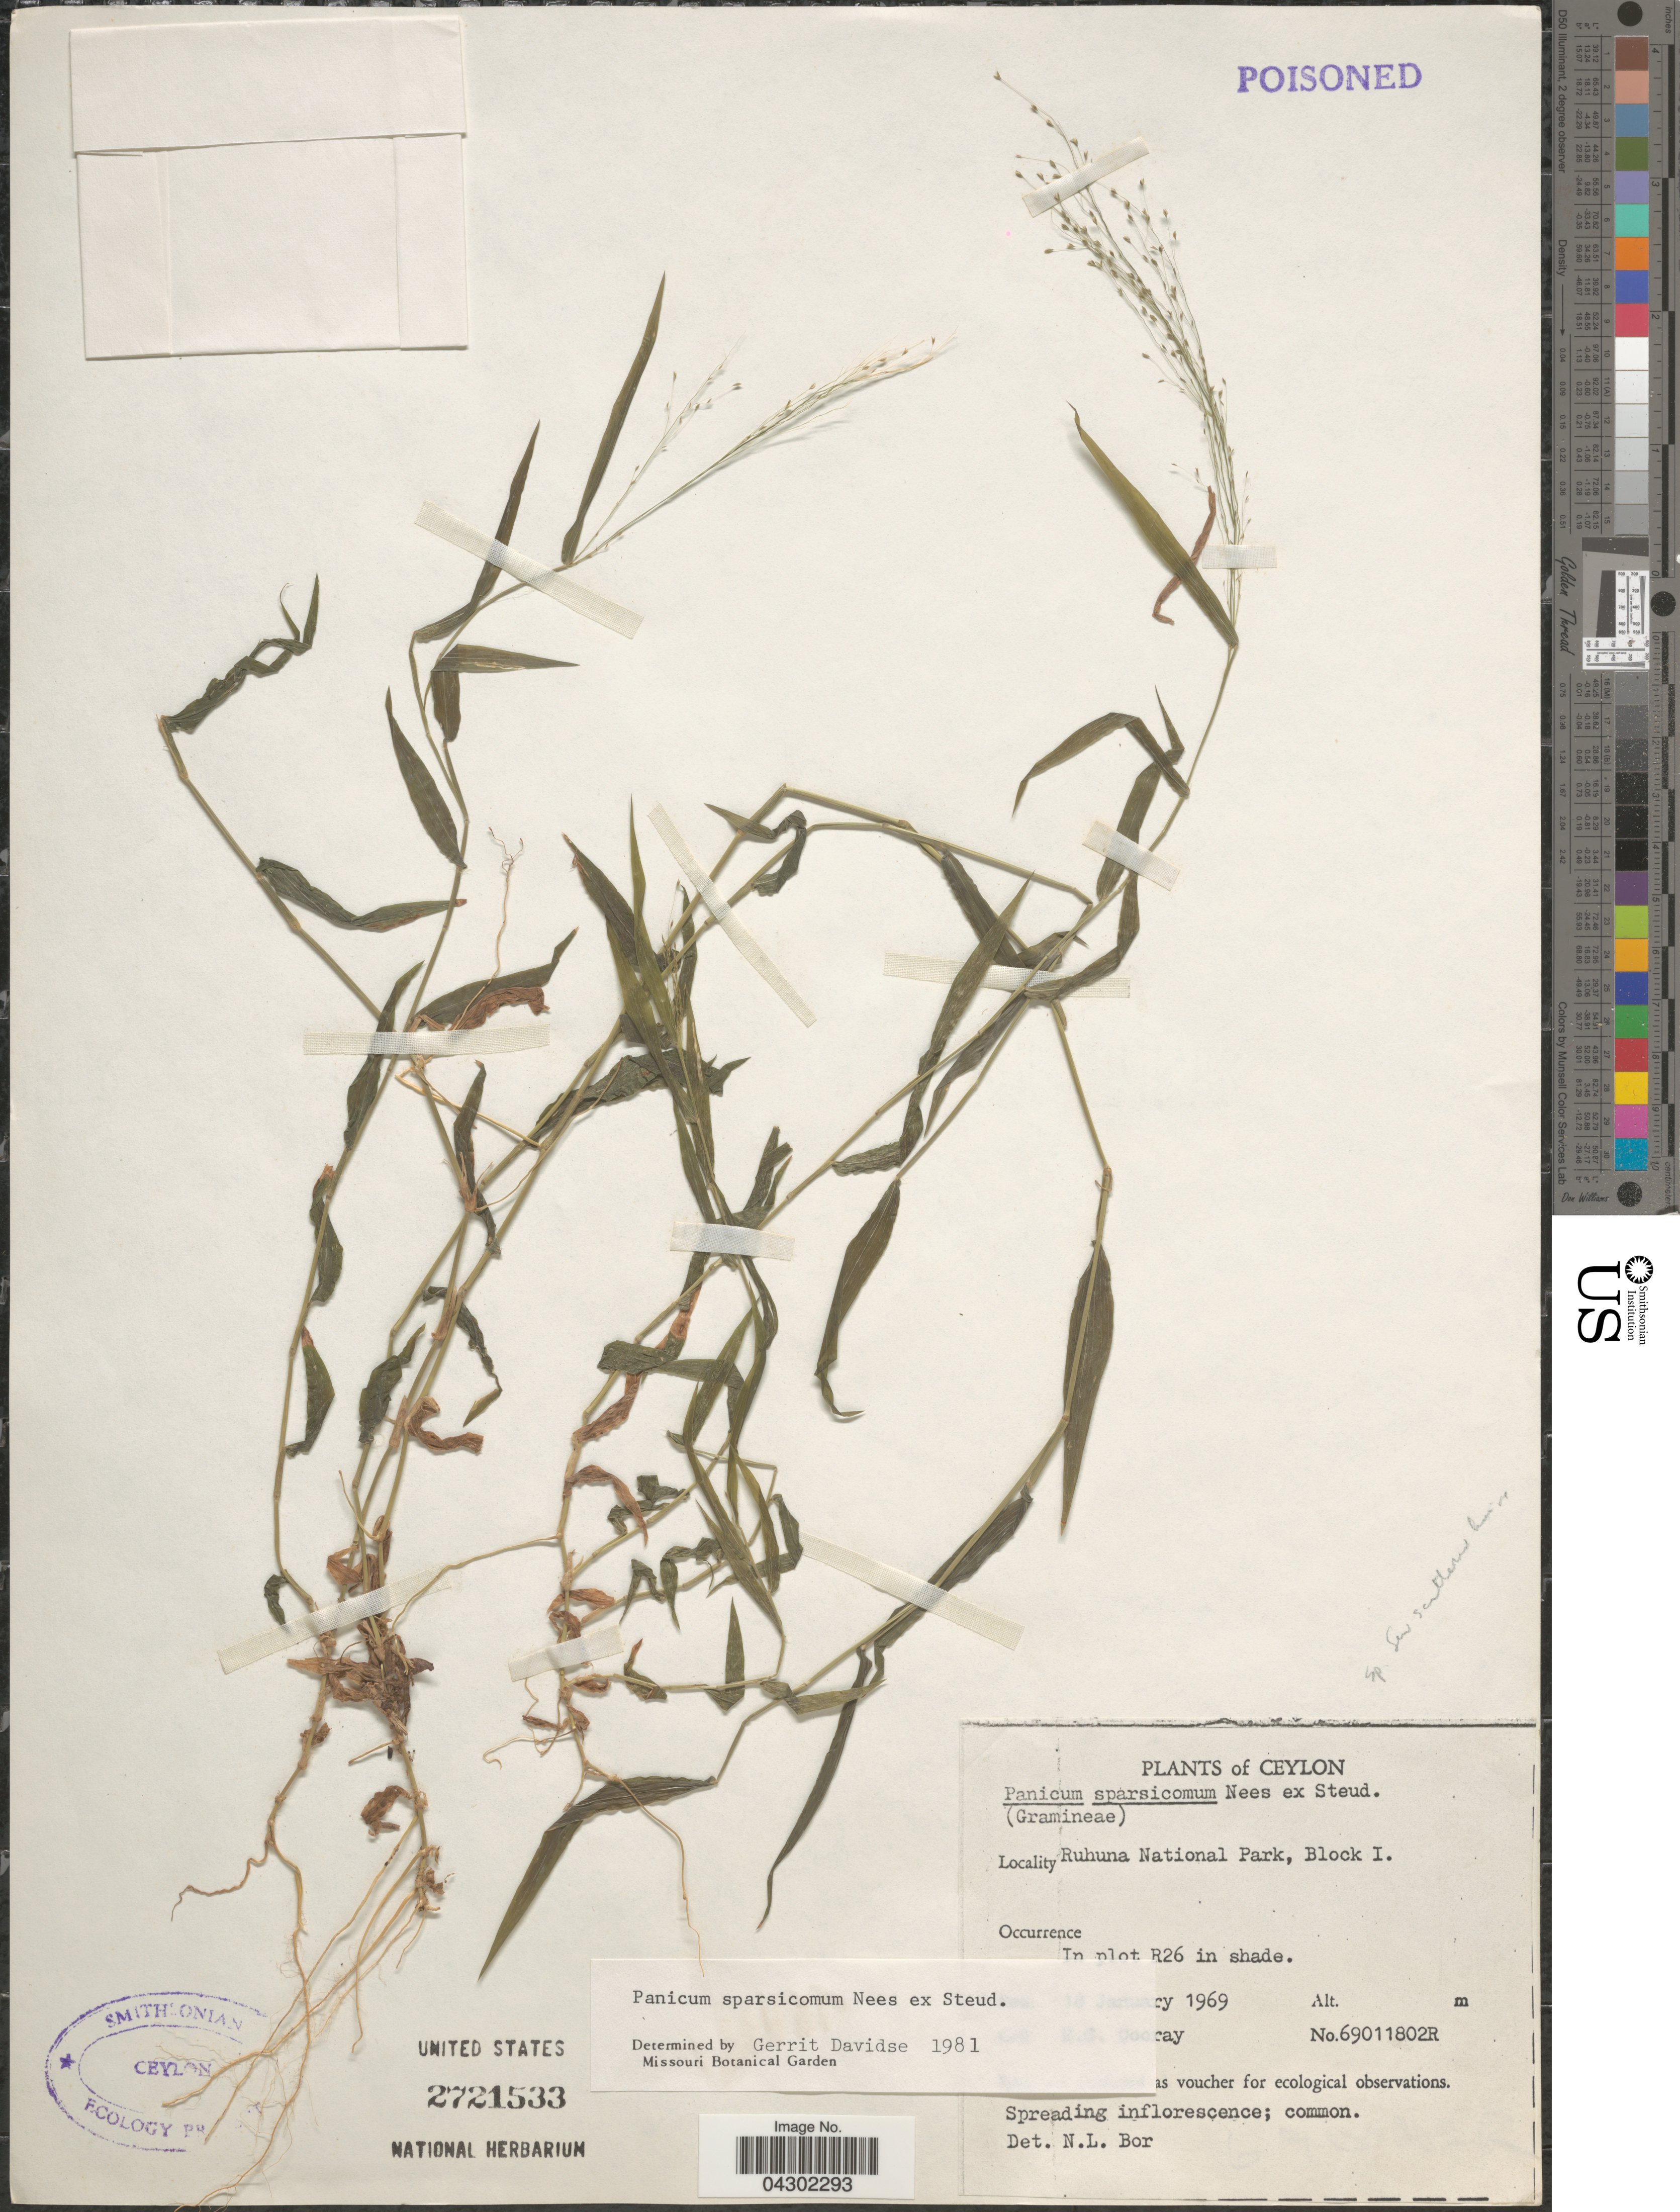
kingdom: Plantae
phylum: Tracheophyta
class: Liliopsida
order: Poales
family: Poaceae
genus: Panicum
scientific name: Panicum sparsicomum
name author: Nees ex Steud.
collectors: R. Cooray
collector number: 69011802R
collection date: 1969-01-12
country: Sri Lanka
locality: Ceylon. Ruhuna National Park, Block I. In plot R26 in shade.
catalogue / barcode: US 2721533